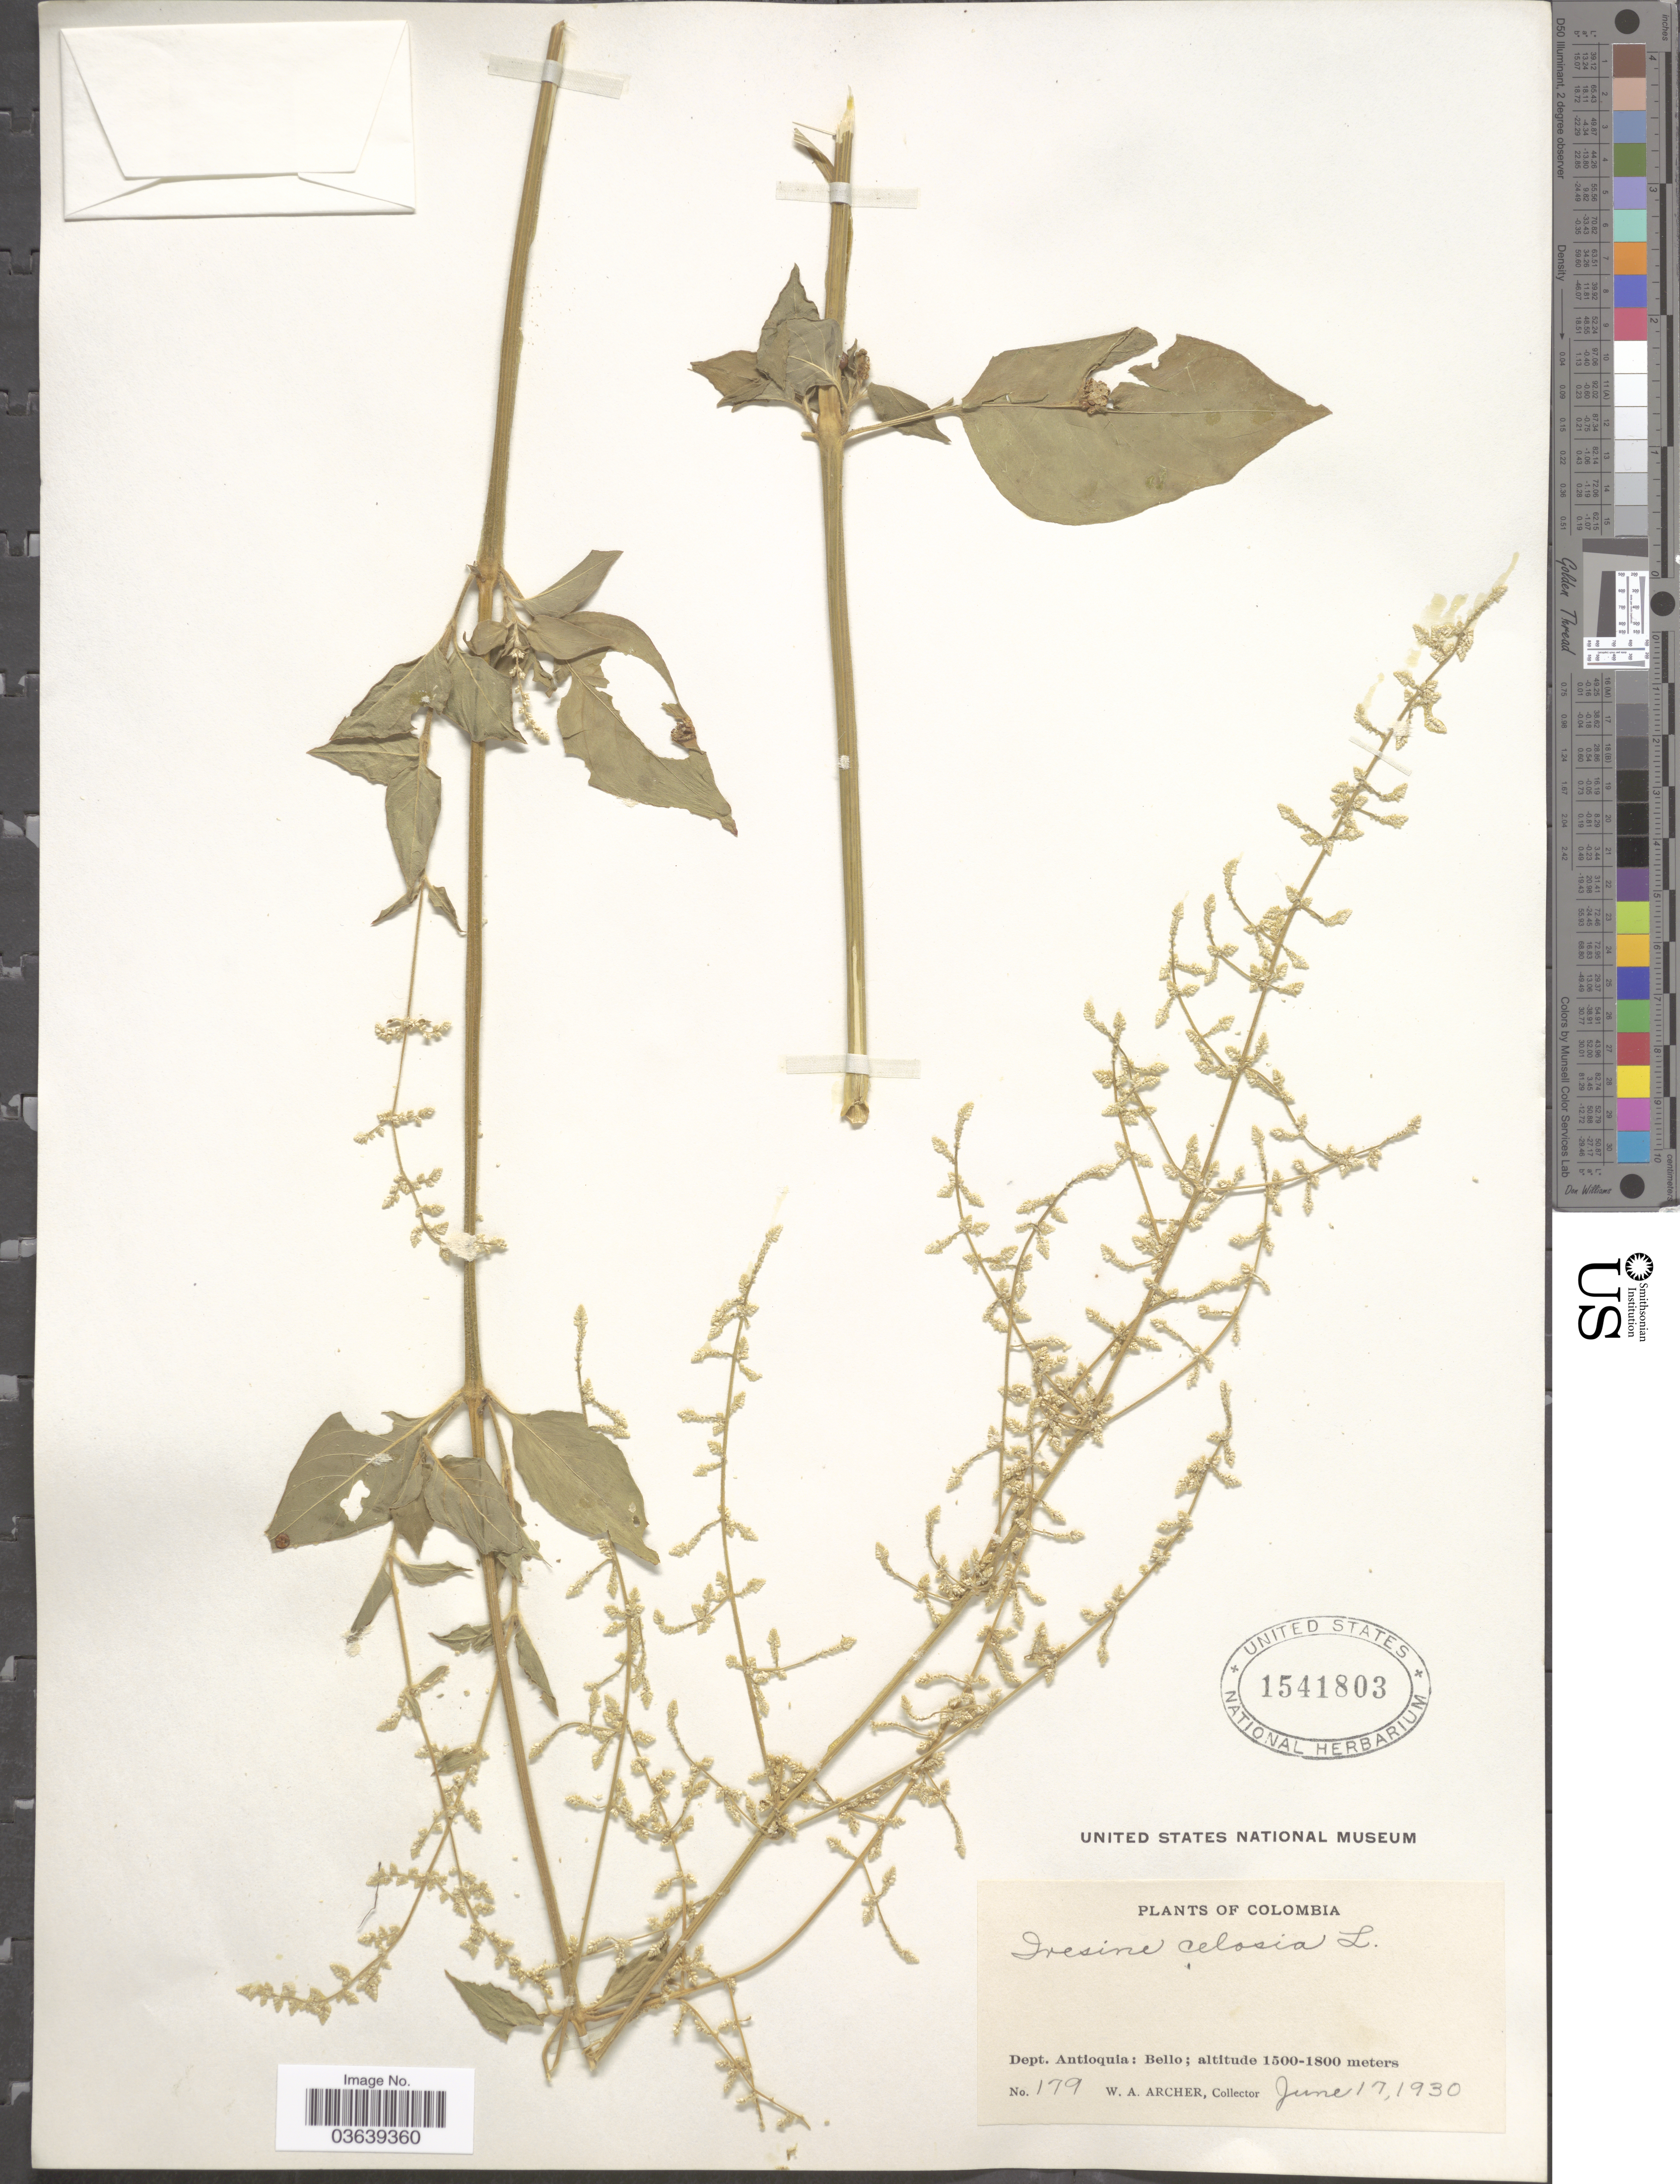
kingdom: Plantae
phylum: Tracheophyta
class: Magnoliopsida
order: Caryophyllales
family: Amaranthaceae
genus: Iresine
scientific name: Iresine celosia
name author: L.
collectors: W. Archer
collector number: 179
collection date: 1930-06-17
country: Colombia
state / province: Antioquia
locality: Dept. Antioquia: Bello.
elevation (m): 1500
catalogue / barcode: US 1541803